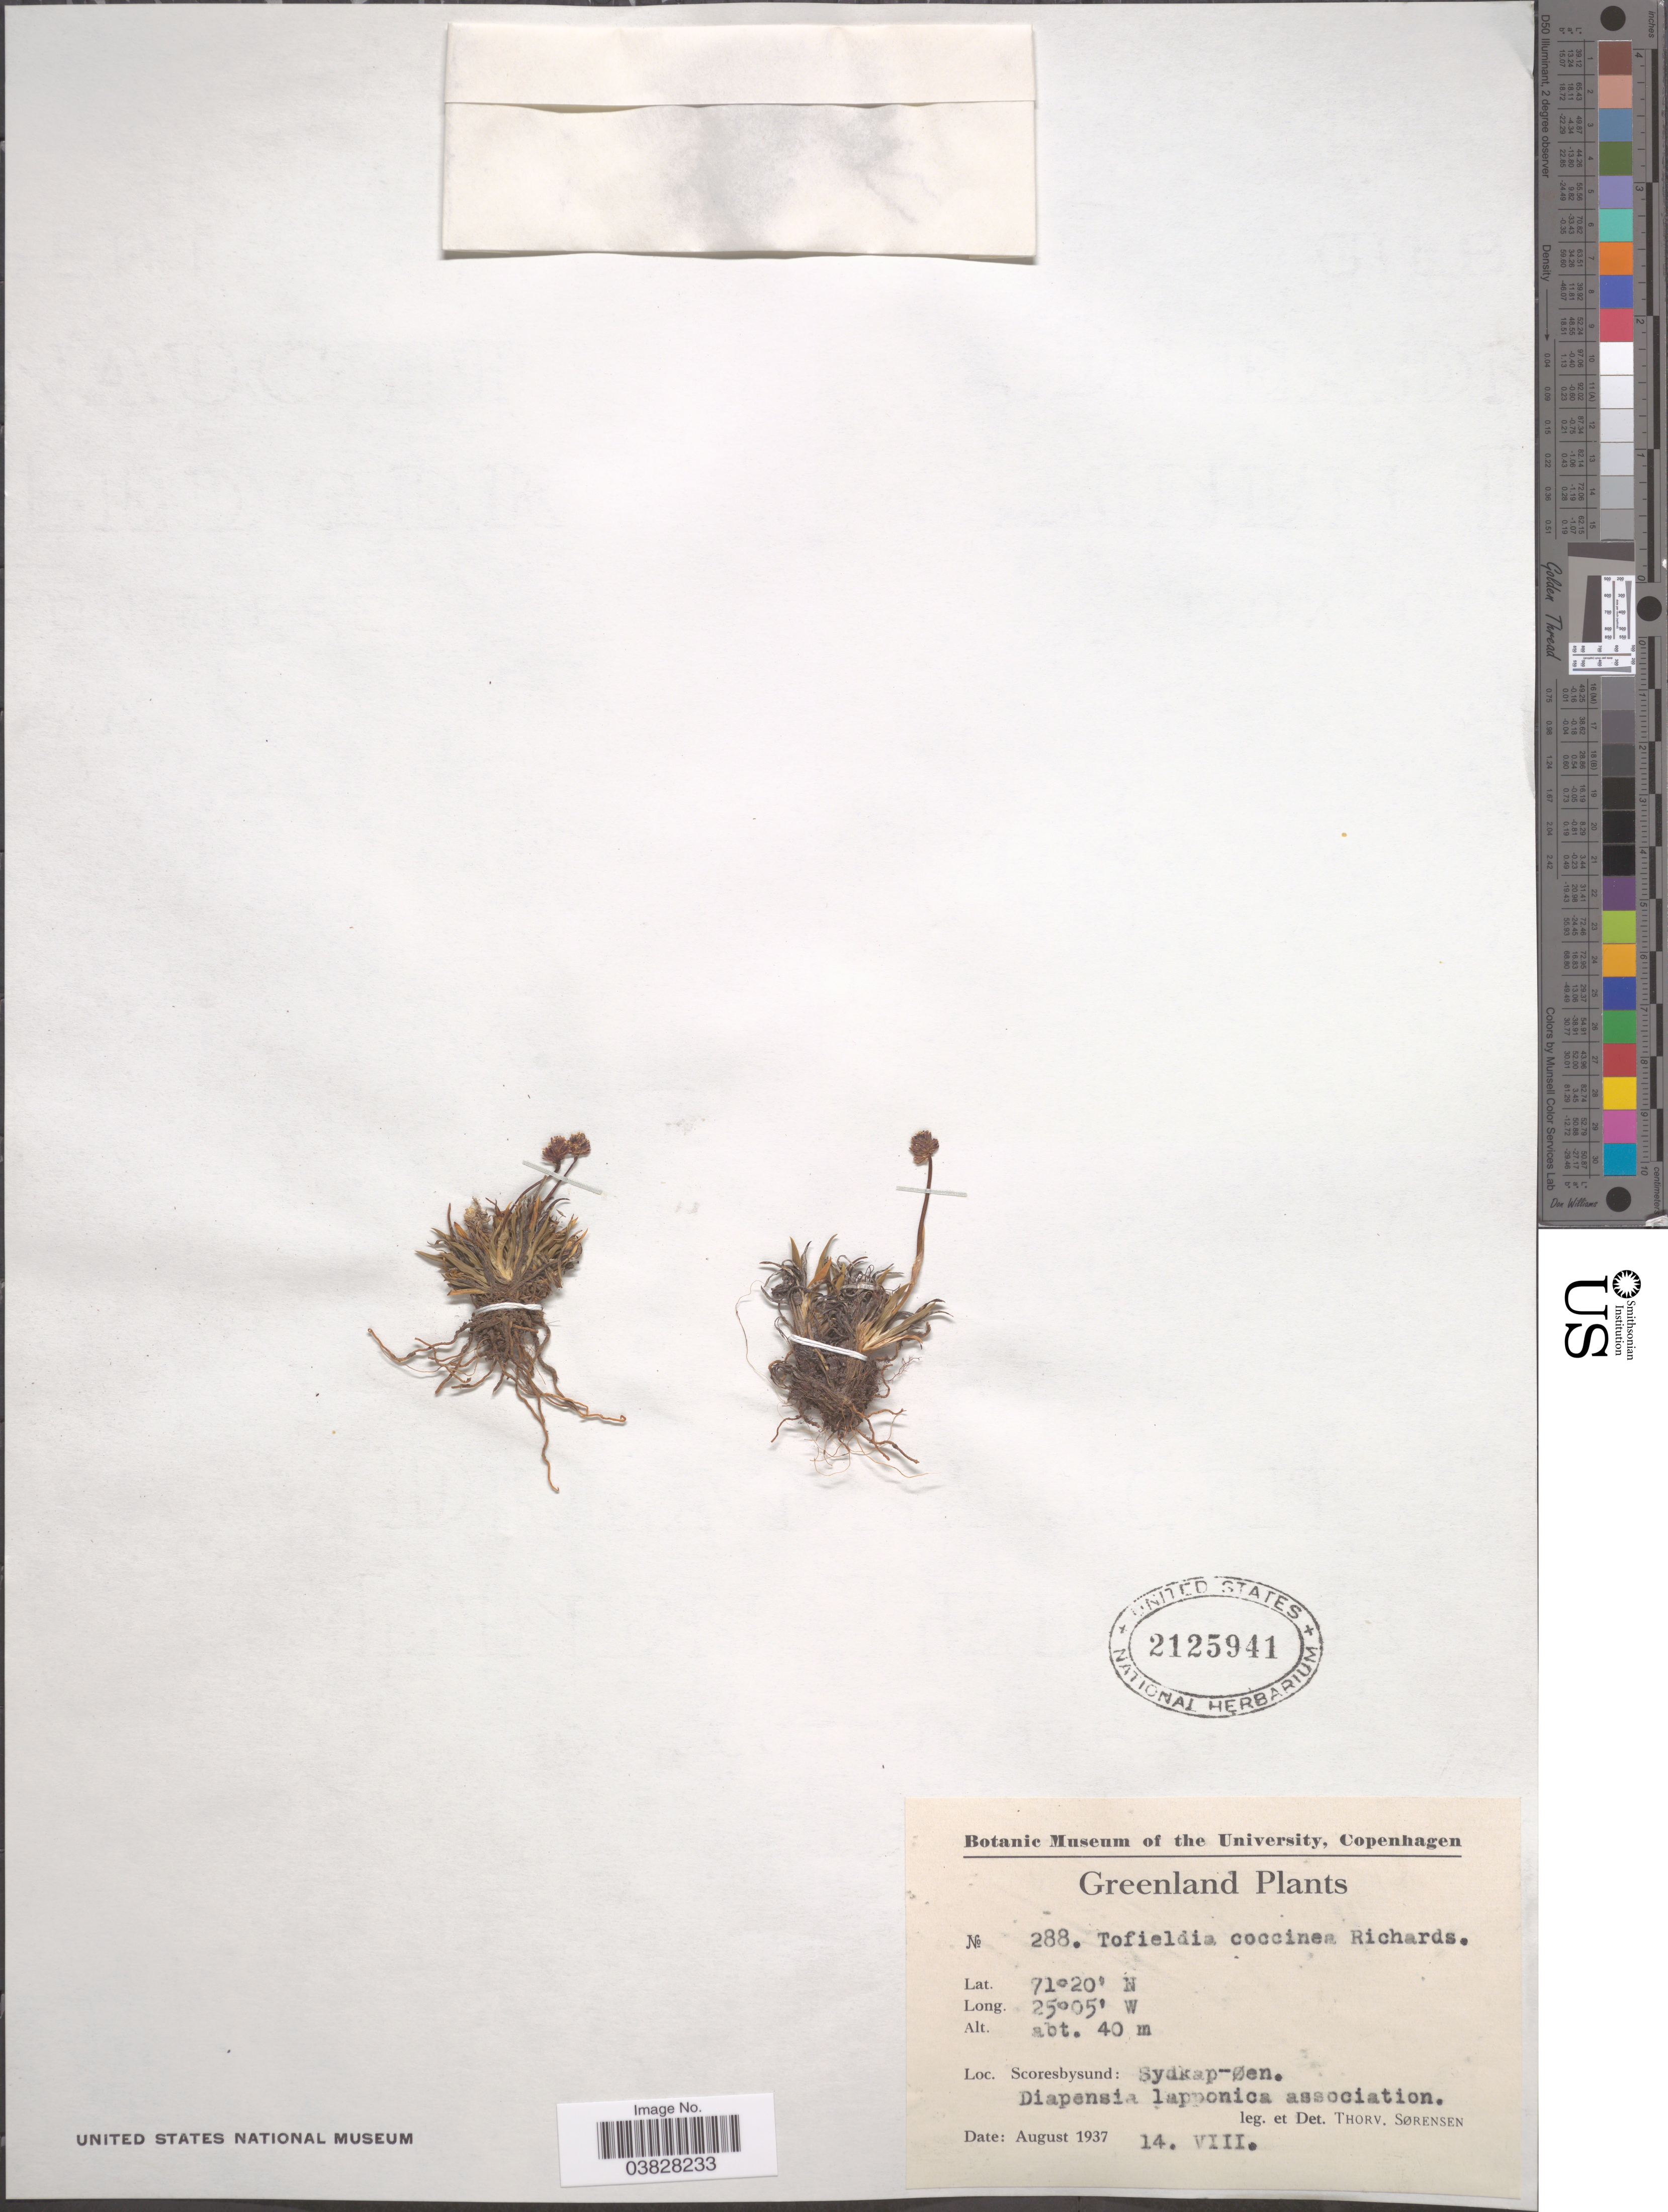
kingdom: Plantae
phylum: Tracheophyta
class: Liliopsida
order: Alismatales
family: Tofieldiaceae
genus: Tofieldia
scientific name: Tofieldia coccinea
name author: Richardson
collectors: T. Sorensen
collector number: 288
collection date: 1937-08-14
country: Greenland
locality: Scoresbysund: Sydkap-Øen.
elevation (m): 40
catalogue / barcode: US 2125941